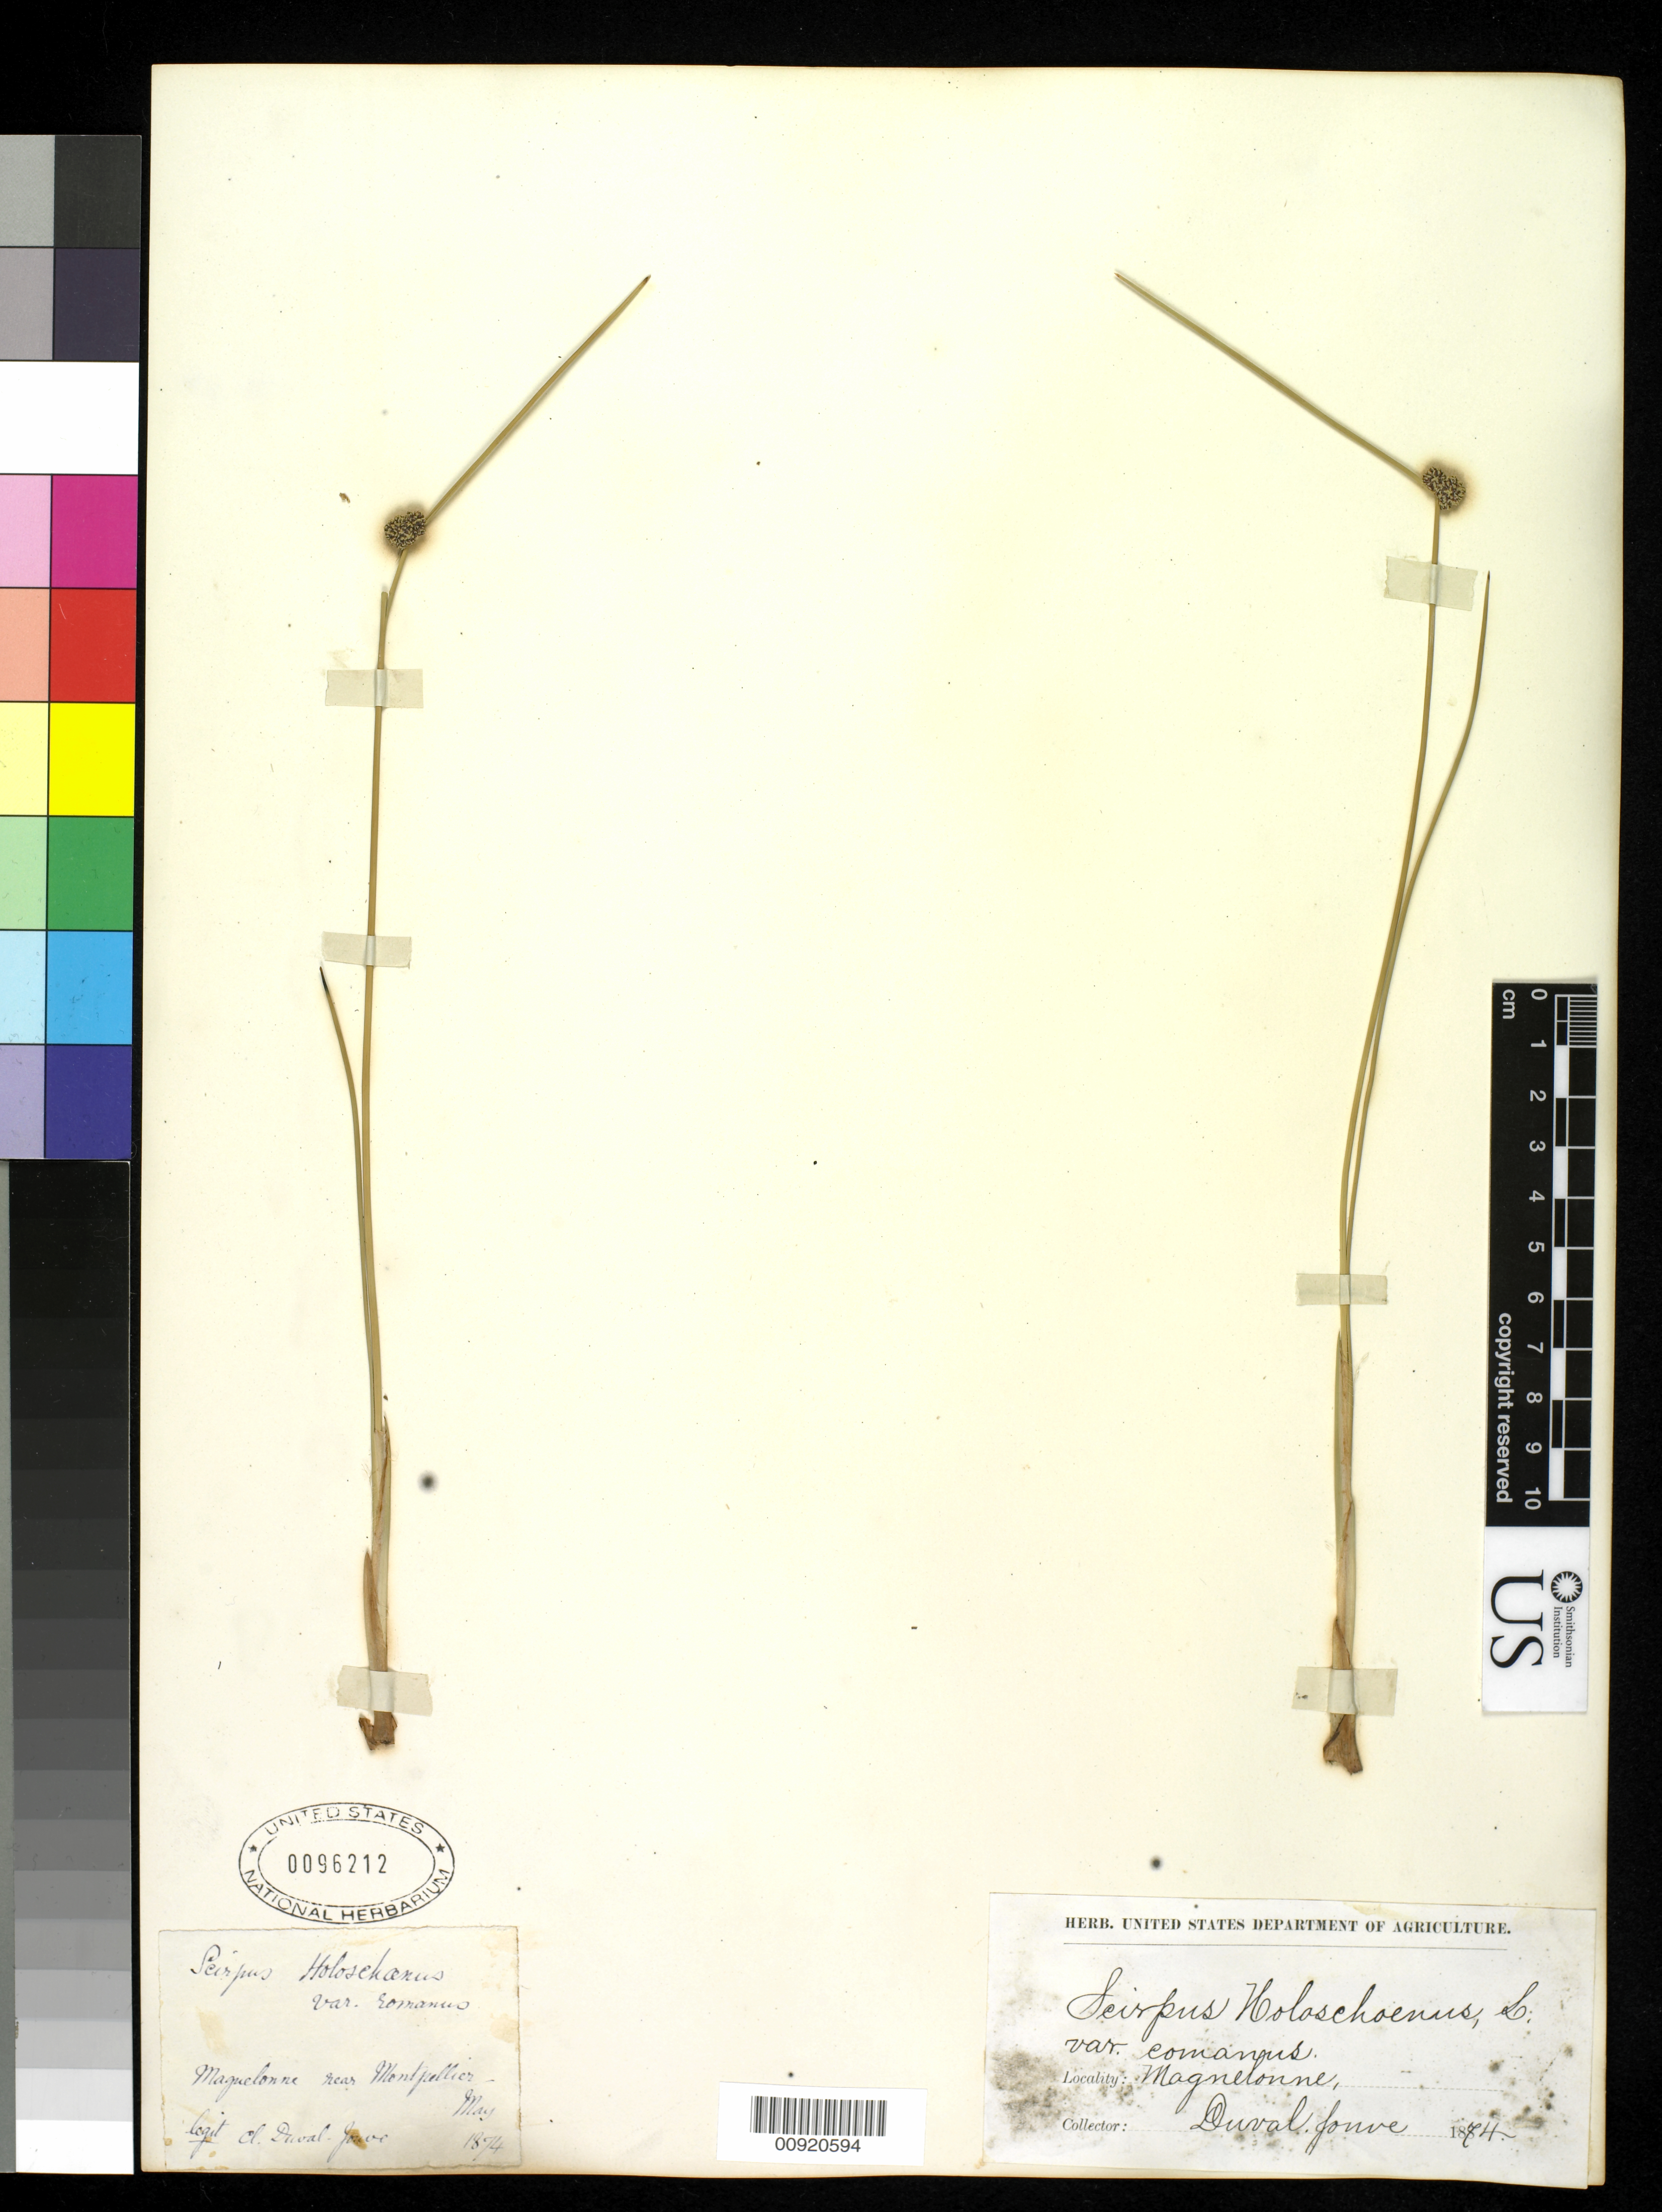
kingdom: Plantae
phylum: Tracheophyta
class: Liliopsida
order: Poales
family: Cyperaceae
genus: Scirpoides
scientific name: Scirpoides holoschoenus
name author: (L.) Soják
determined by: Strong, M. T., (US), Smithsonian Institution - National Museum of Natural History (UNITED STATES)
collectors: J. Duval-Jouve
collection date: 1874-05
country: France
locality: Montpellier: Maguelonne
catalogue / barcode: US 96212